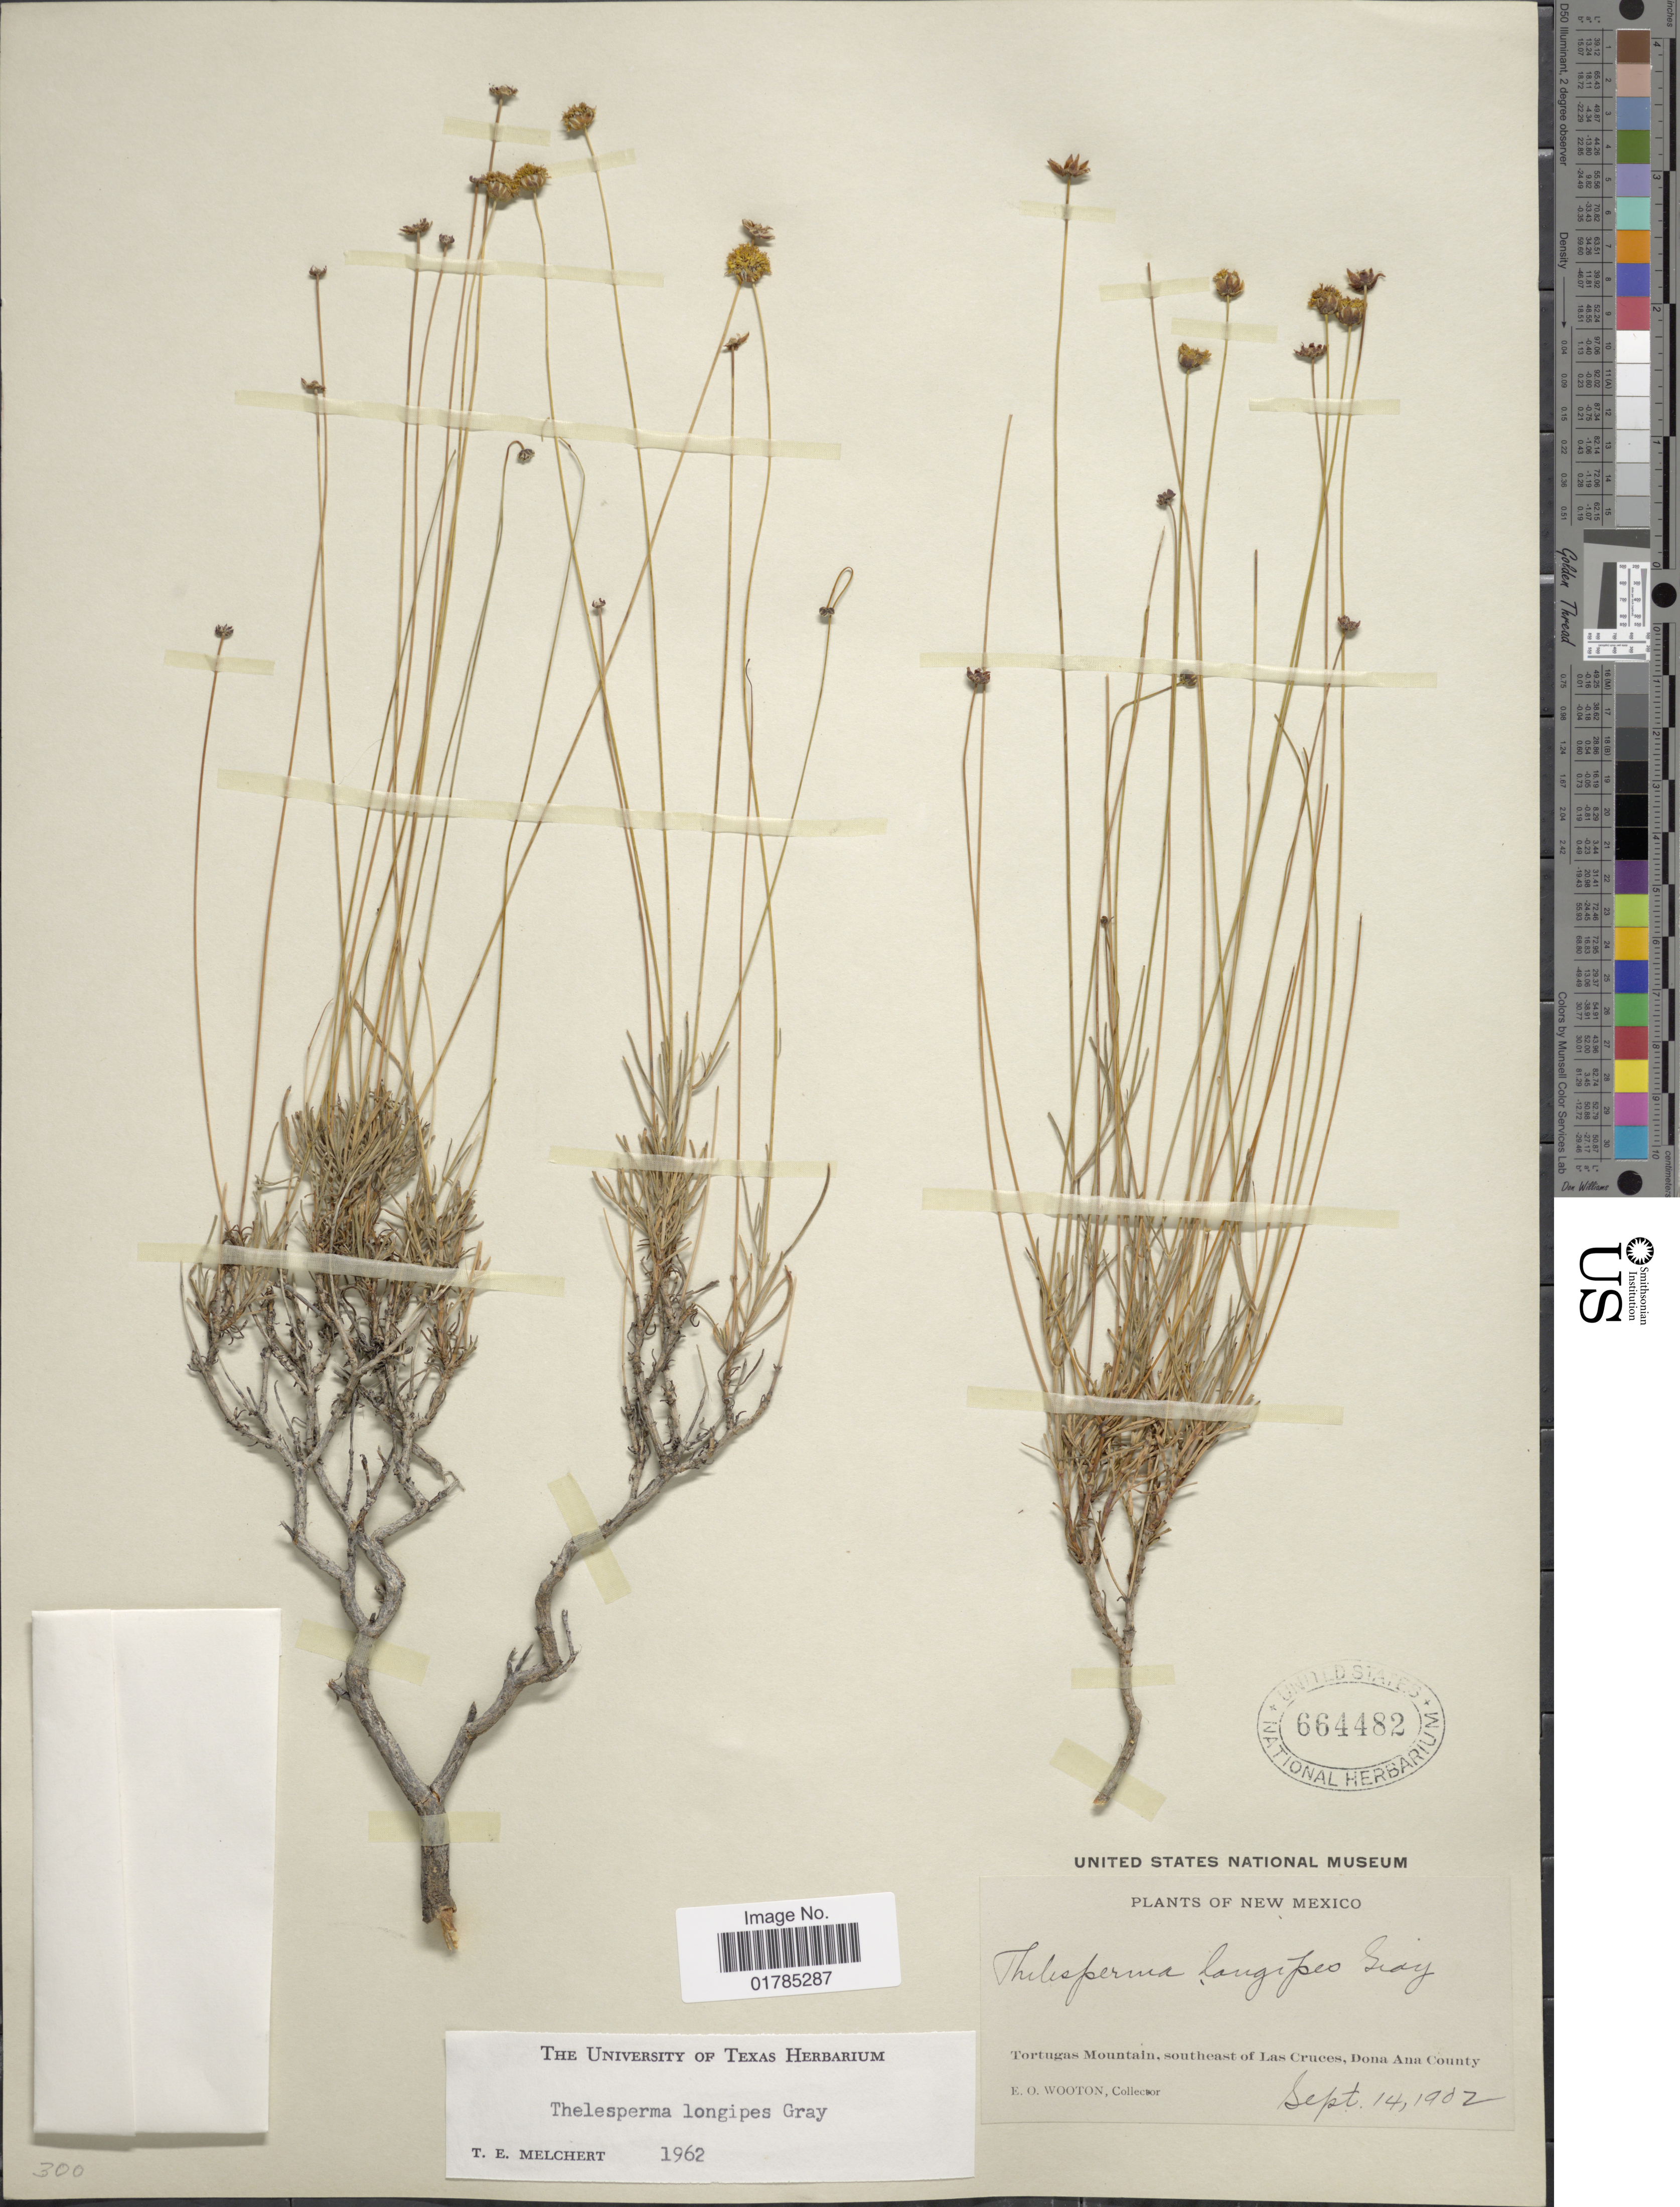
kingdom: Plantae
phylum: Tracheophyta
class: Magnoliopsida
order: Asterales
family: Asteraceae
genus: Thelesperma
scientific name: Thelesperma longipes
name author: A. Gray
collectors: E. O. Wooton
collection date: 1902-09-14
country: United States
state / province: New Mexico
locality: Tortugas Mountain, southeast of Las Cruces, Dona Ana County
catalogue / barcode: US 664482